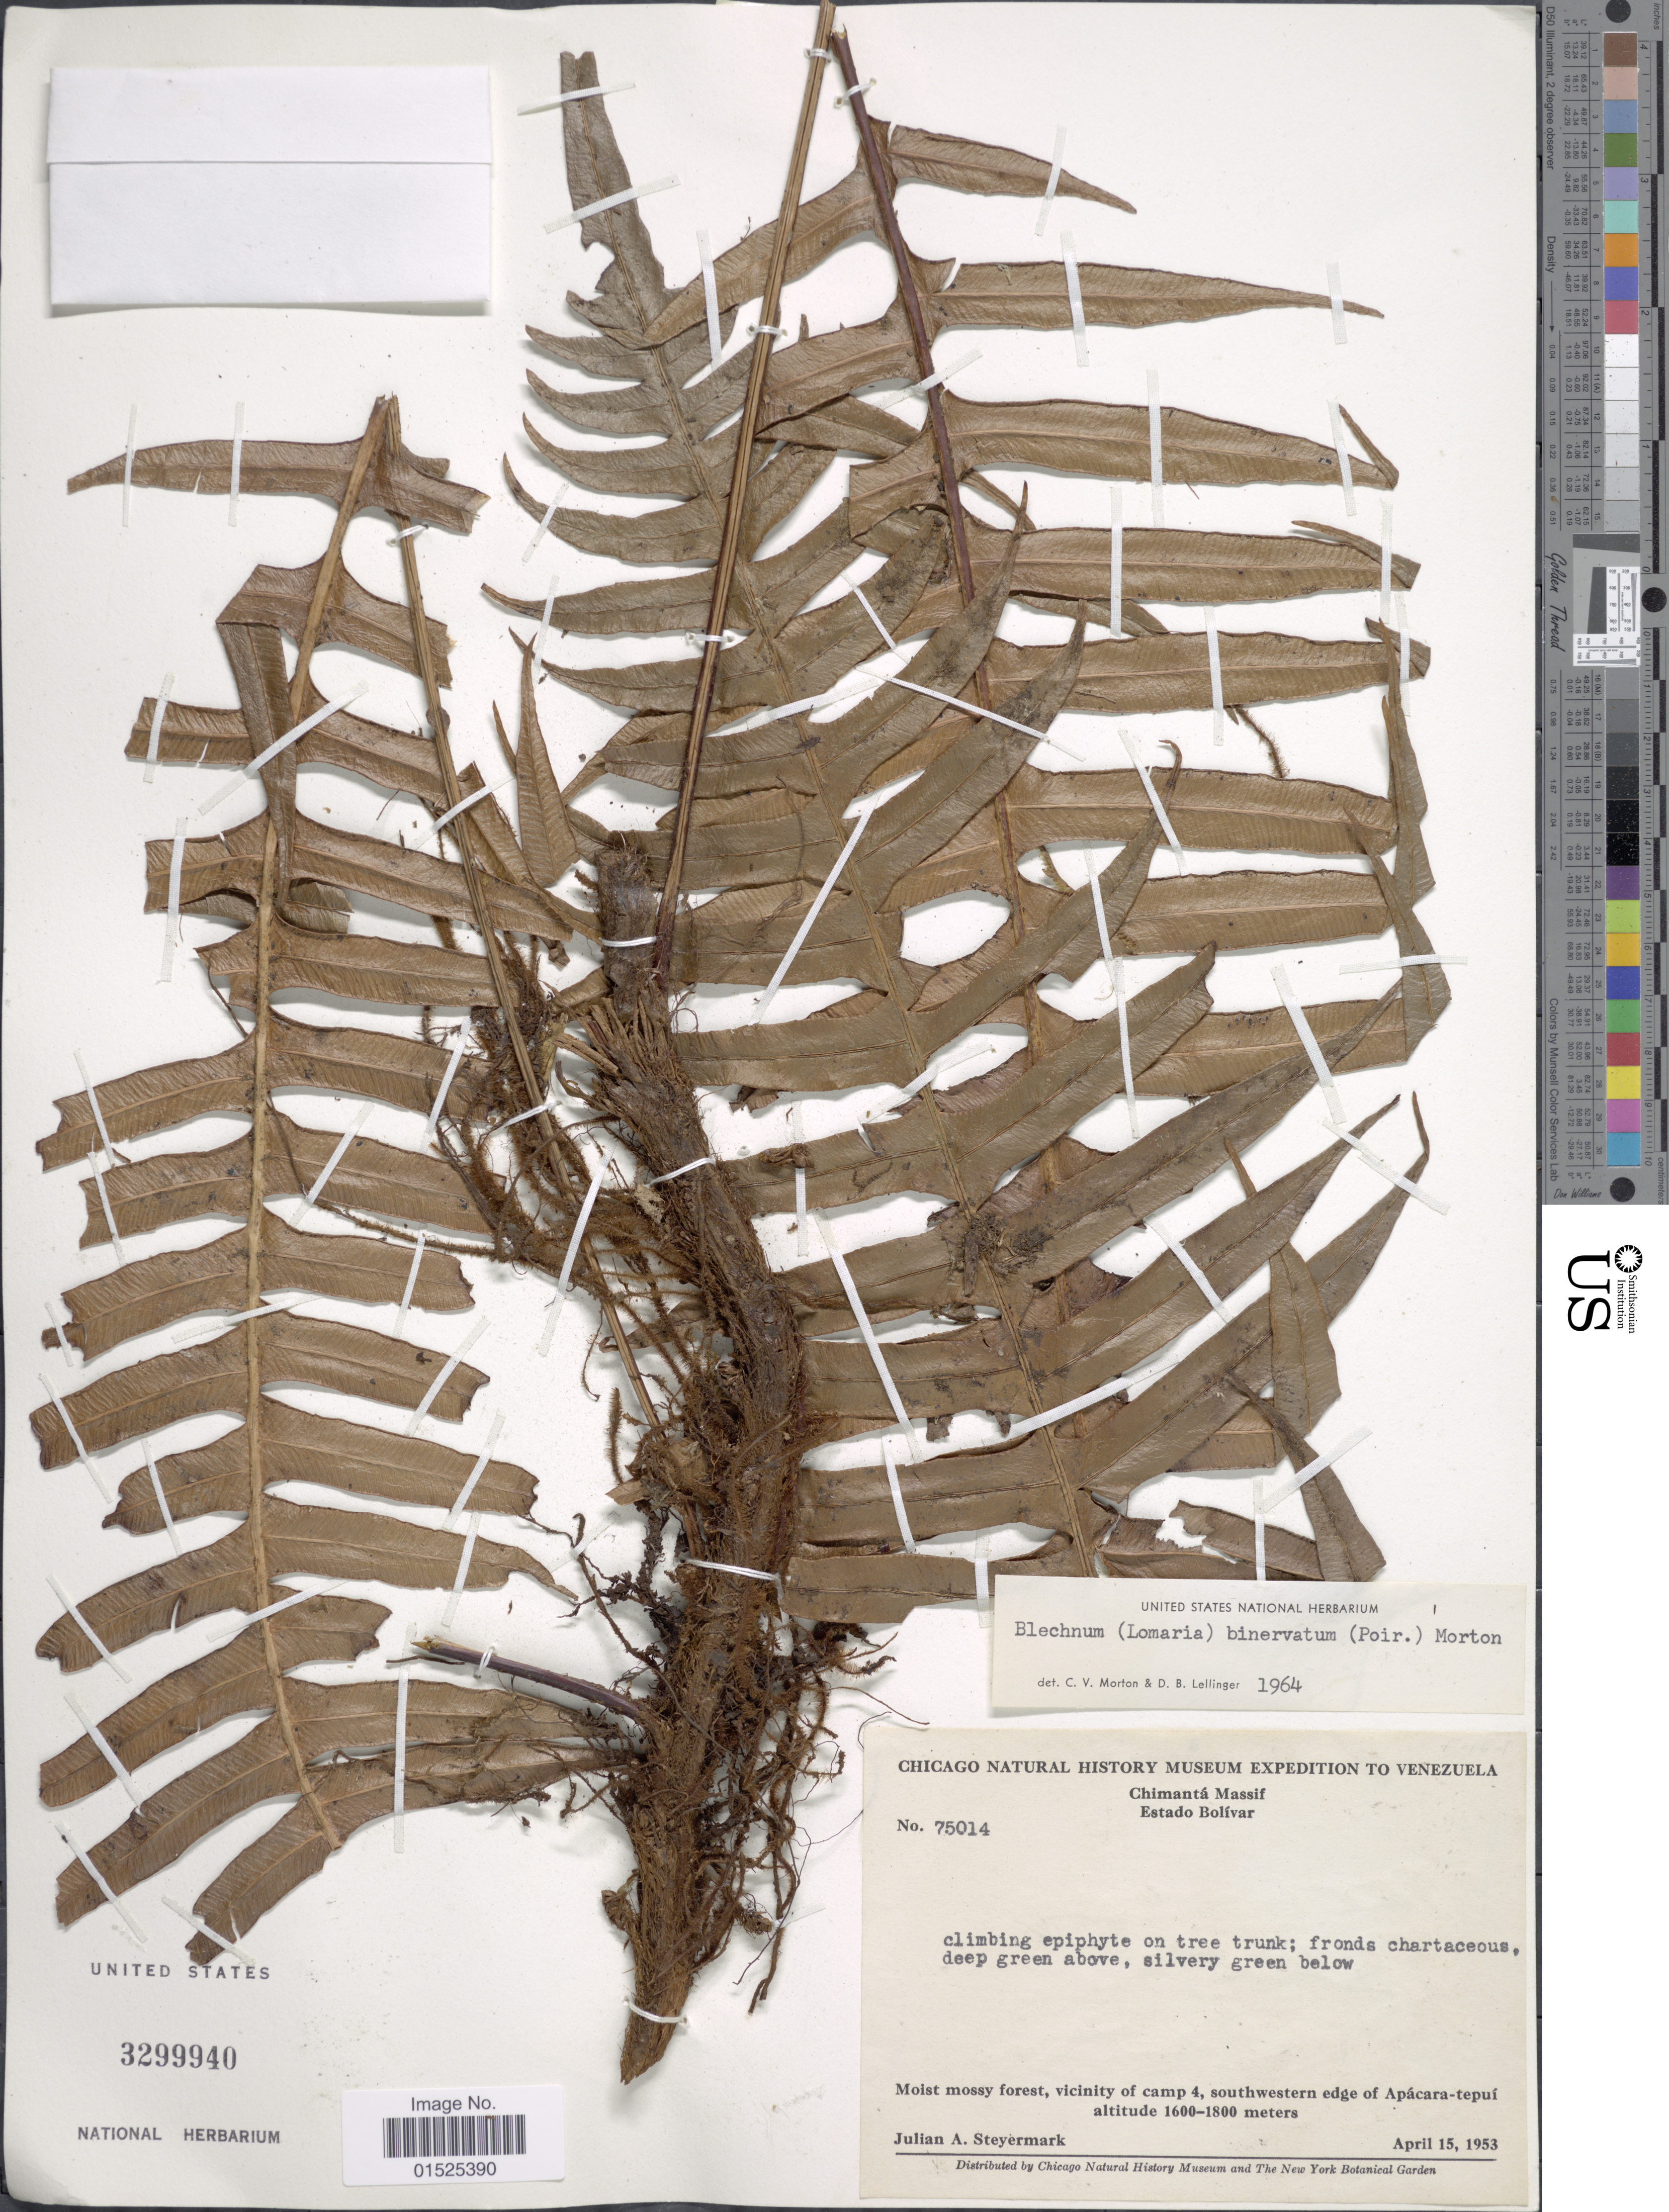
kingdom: Plantae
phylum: Tracheophyta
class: Polypodiopsida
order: Polypodiales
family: Blechnaceae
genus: Blechnum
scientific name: Blechnum binervatum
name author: (Poir.) C.V. Morton & Lellinger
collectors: J. Steyermark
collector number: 75014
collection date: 1953-04-15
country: Venezuela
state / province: Bolivar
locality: Chimantá Massif. vicinity of camp 4, southwestern edge of Apácara-tepuí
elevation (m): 1600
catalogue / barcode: US 3299940